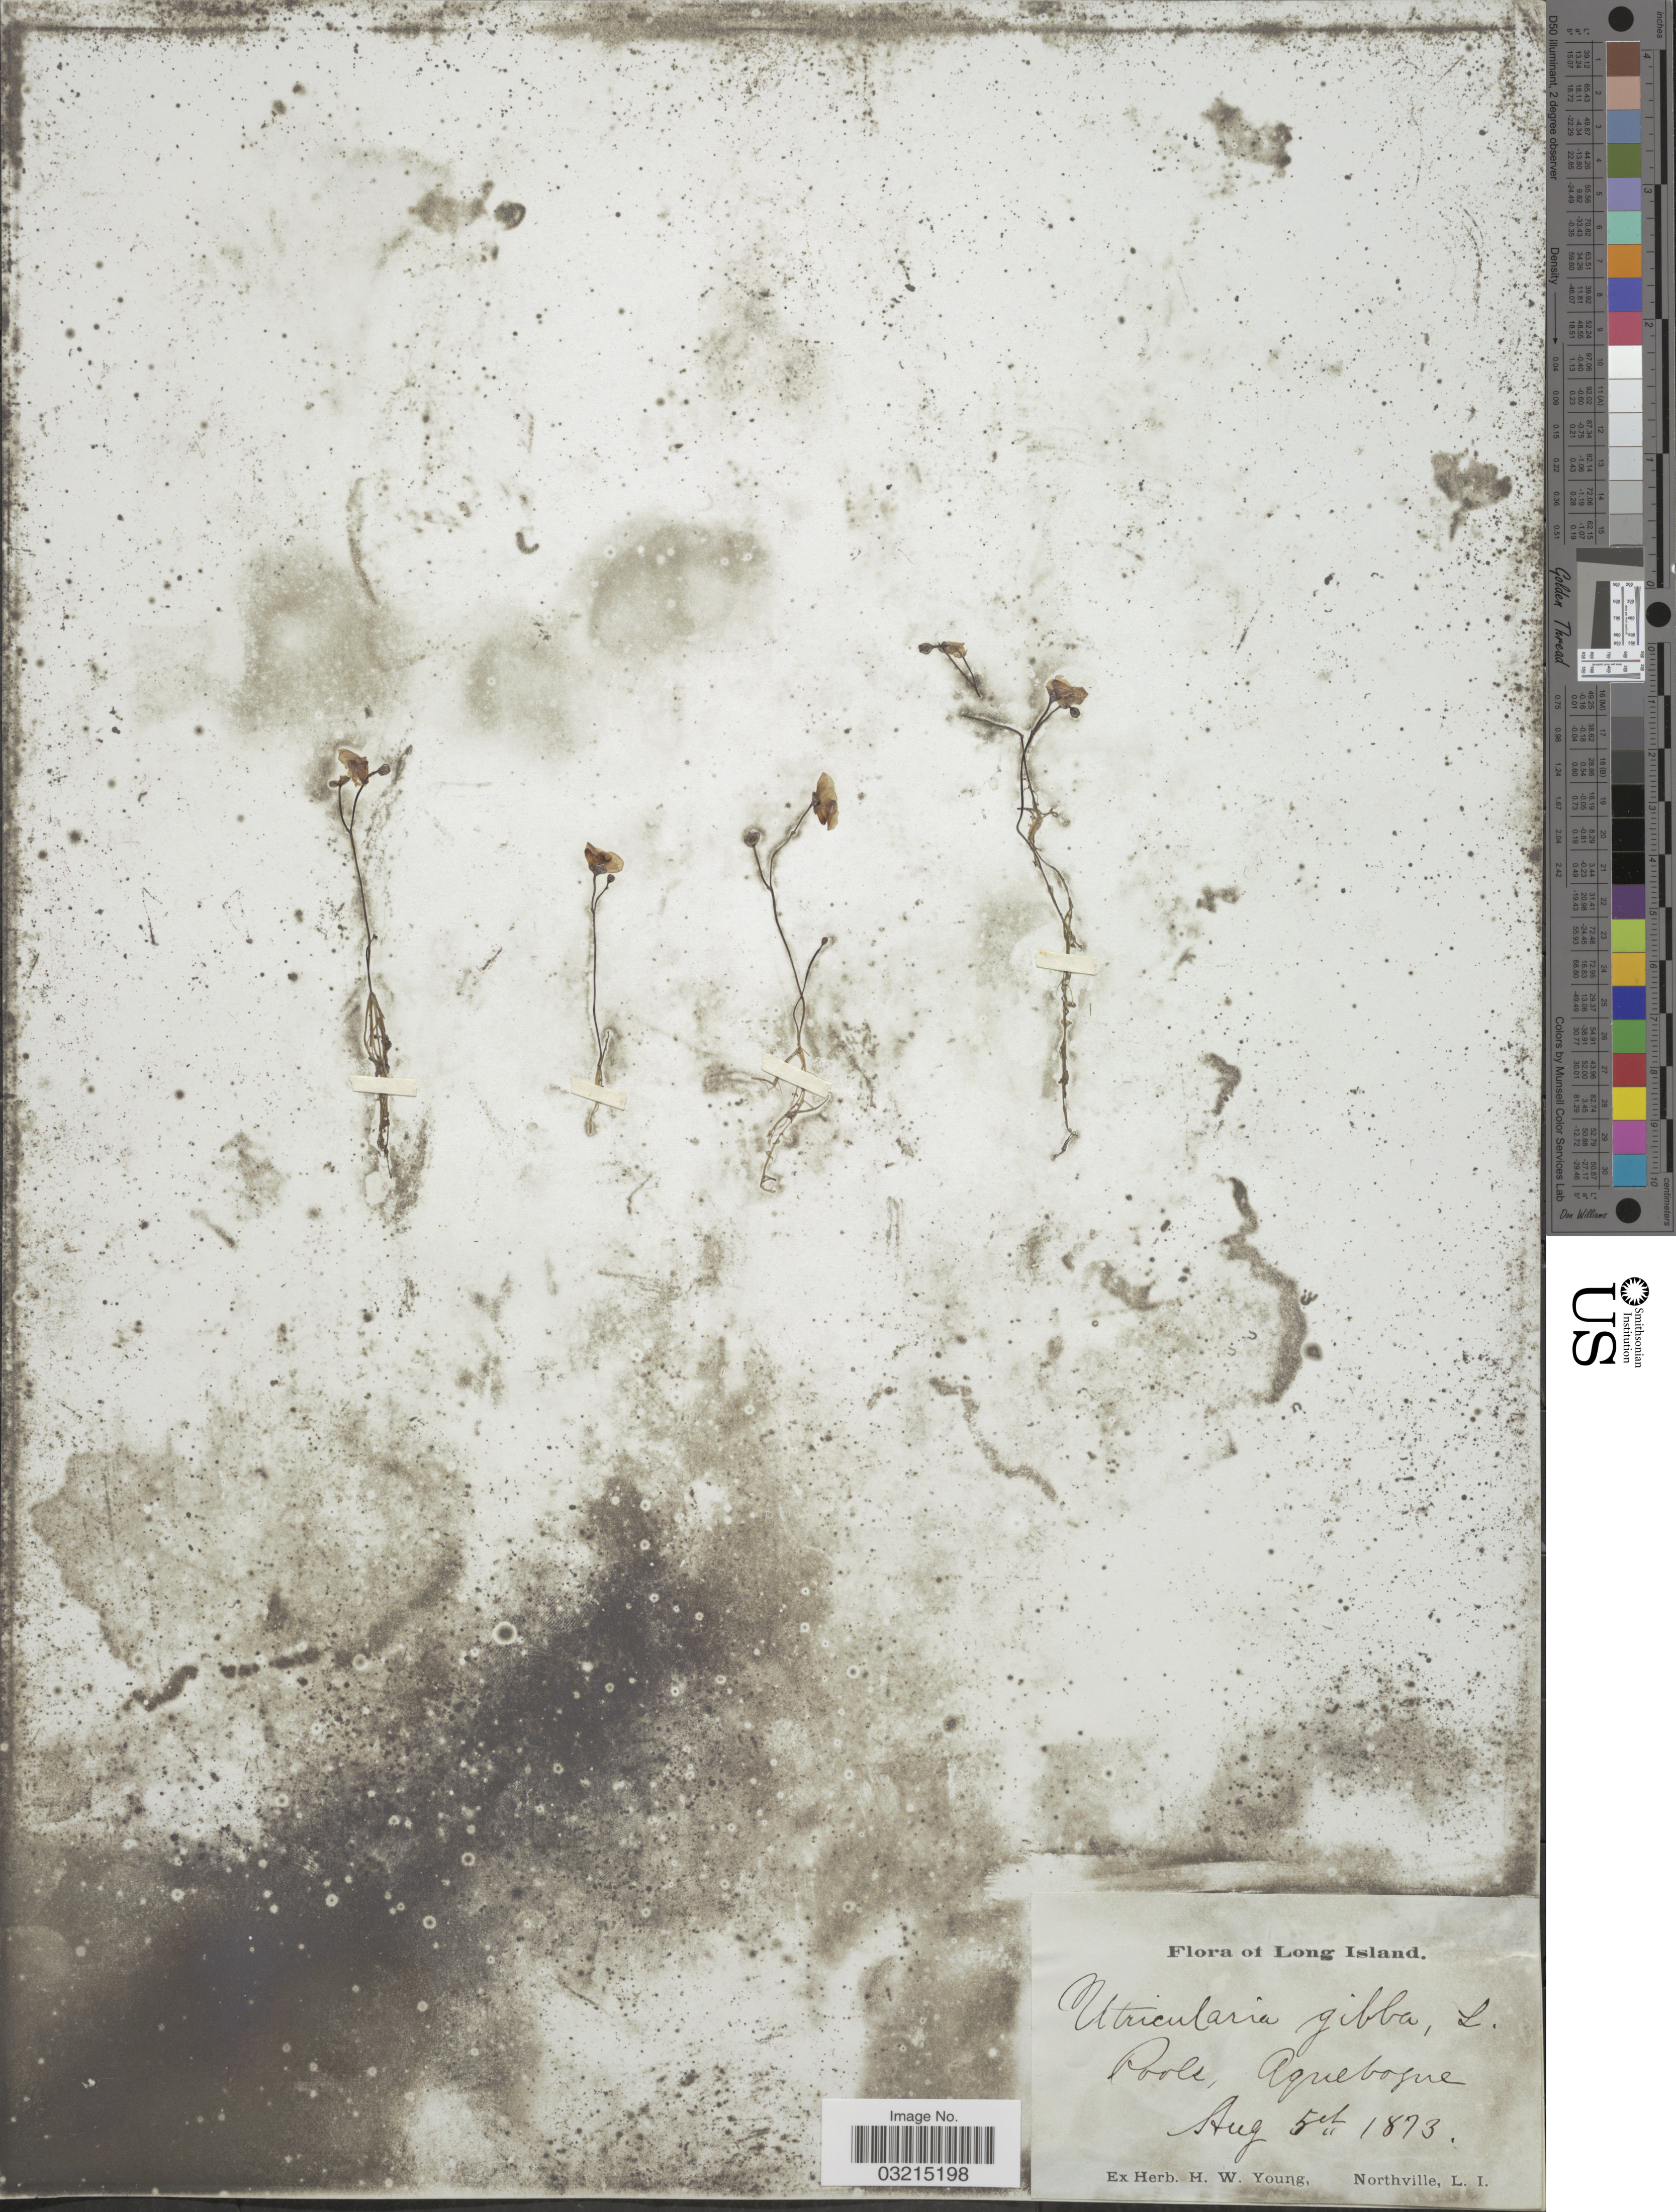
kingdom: Plantae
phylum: Tracheophyta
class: Magnoliopsida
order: Lamiales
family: Lentibulariaceae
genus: Utricularia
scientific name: Utricularia gibba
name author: L.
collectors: ex herb. H.W. Young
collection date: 1873-08-05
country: United States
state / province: New York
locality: Long Island. Pools Aquebogue.